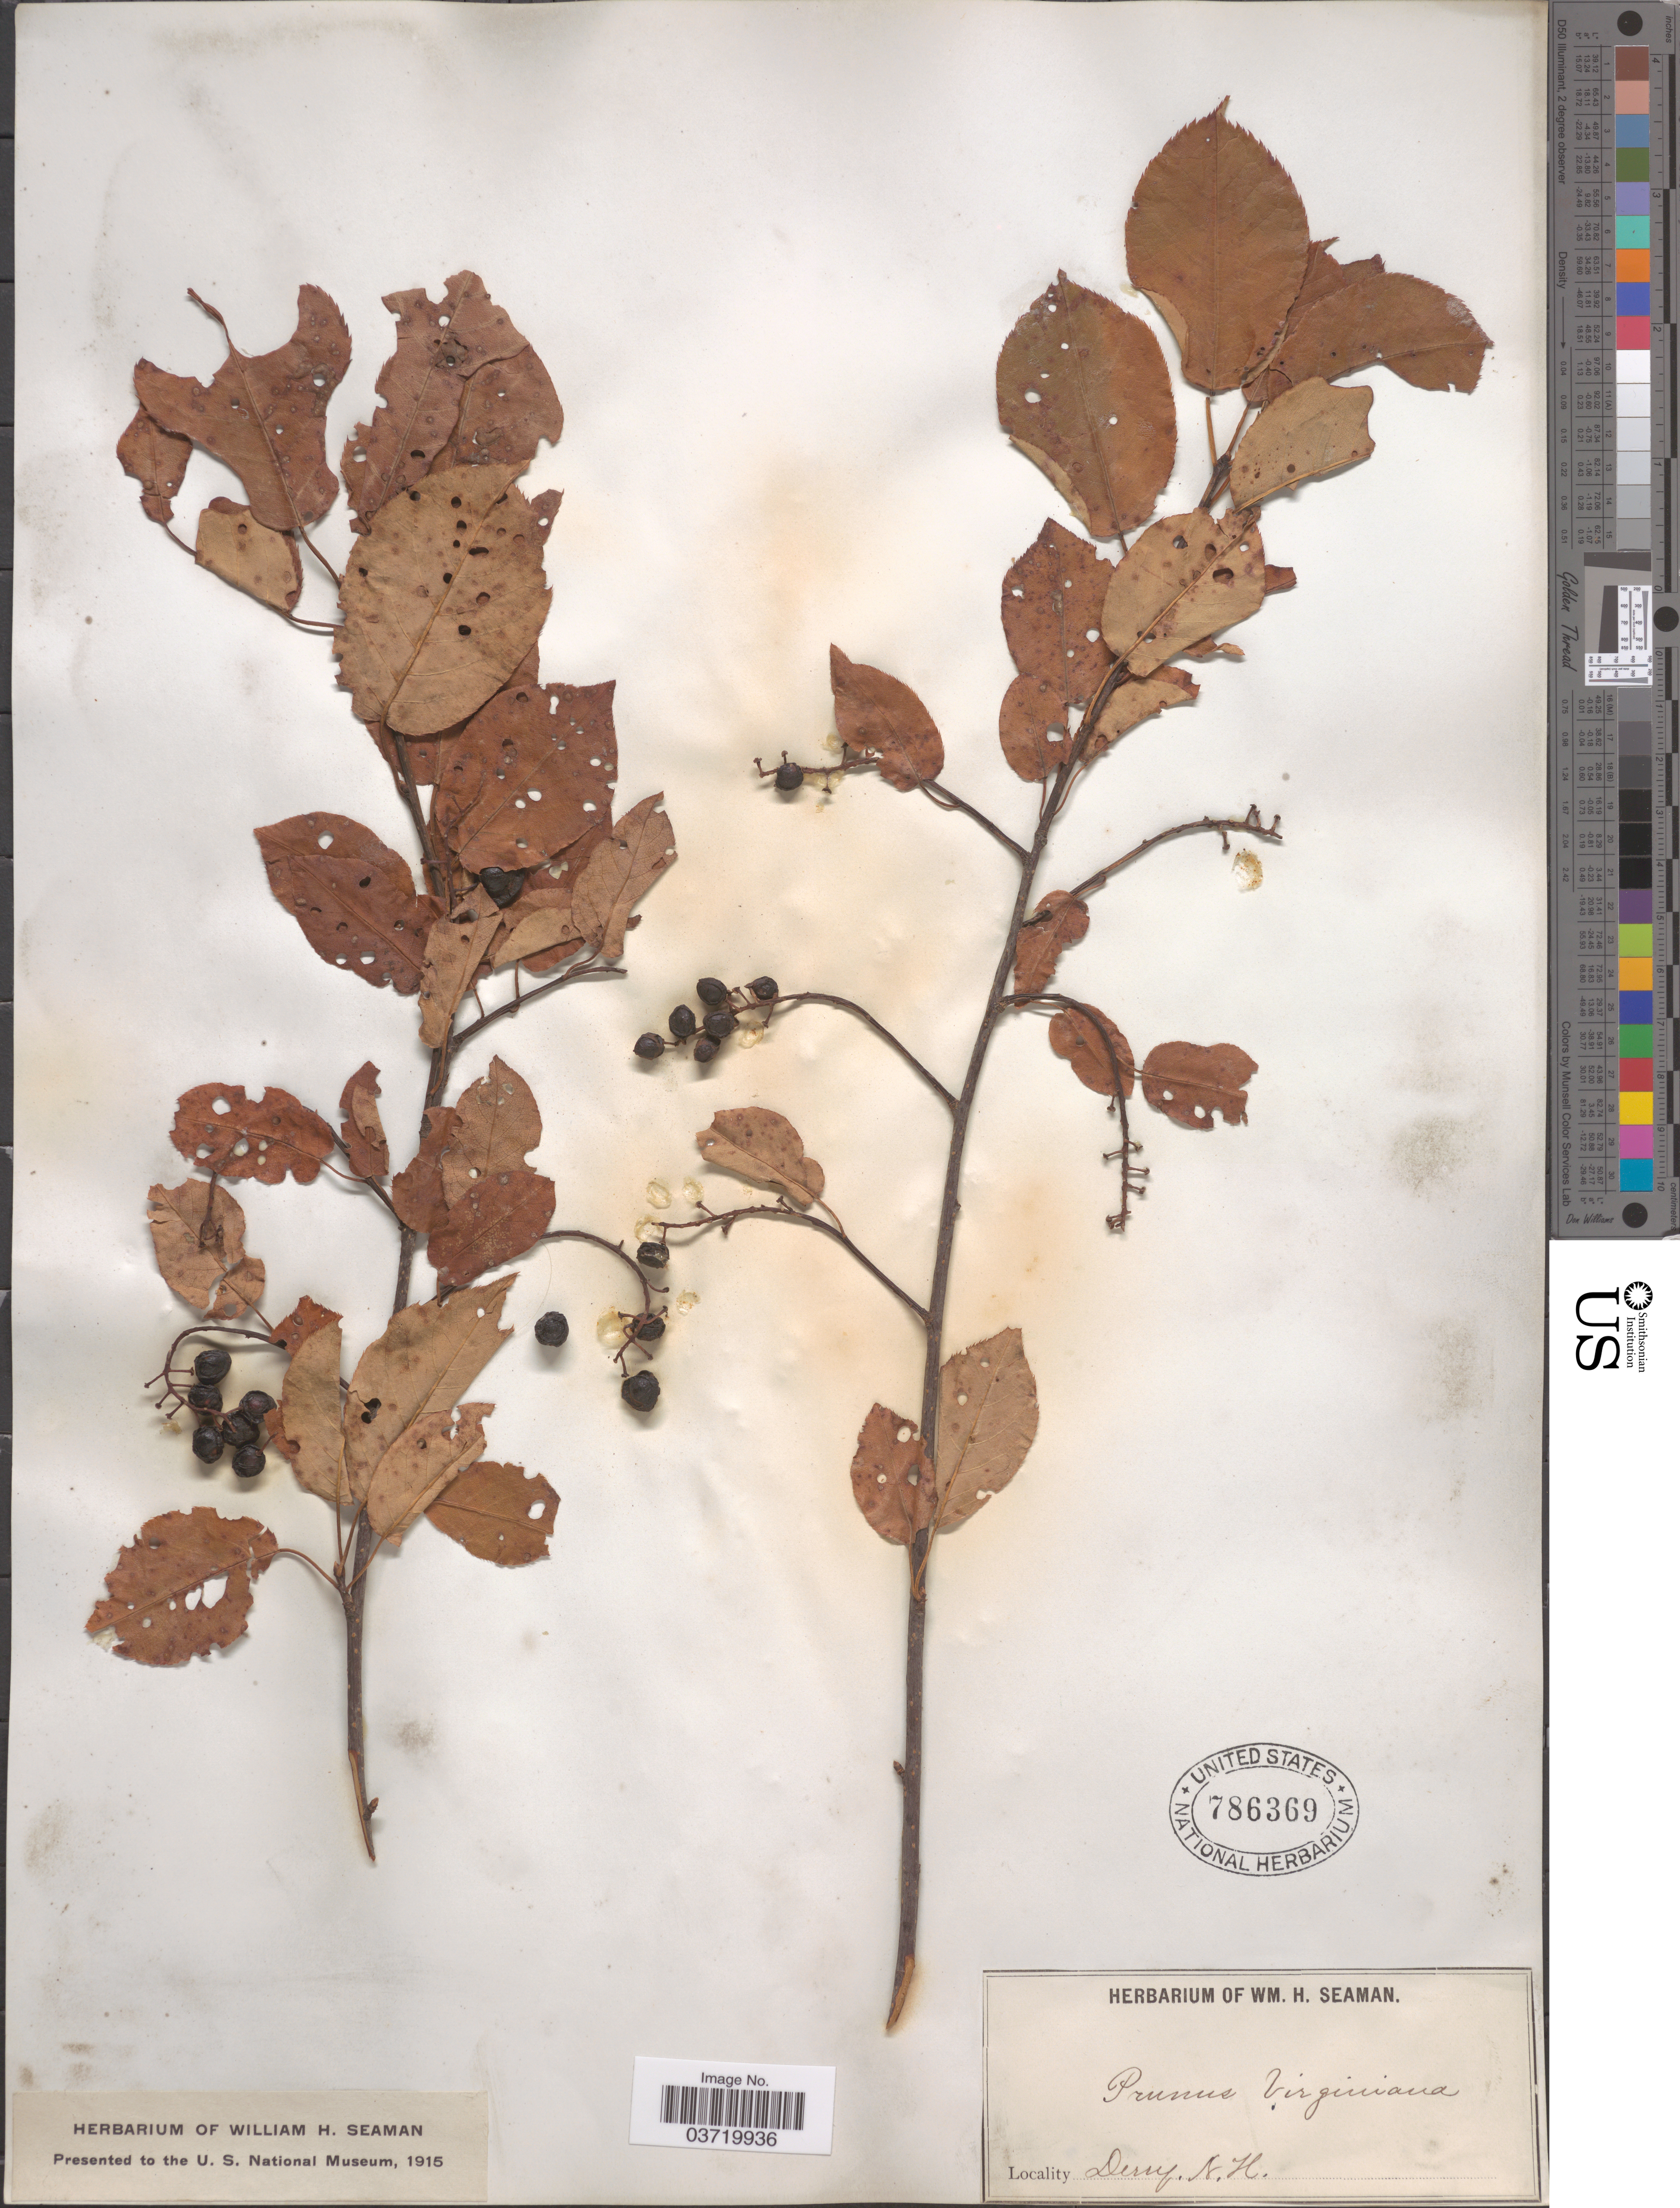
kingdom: Plantae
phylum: Tracheophyta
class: Magnoliopsida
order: Rosales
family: Rosaceae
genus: Prunus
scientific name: Prunus virginiana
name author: L.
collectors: Ex herb. W. H. Seaman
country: United States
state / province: New Hampshire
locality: Derry.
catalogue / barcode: US 786369